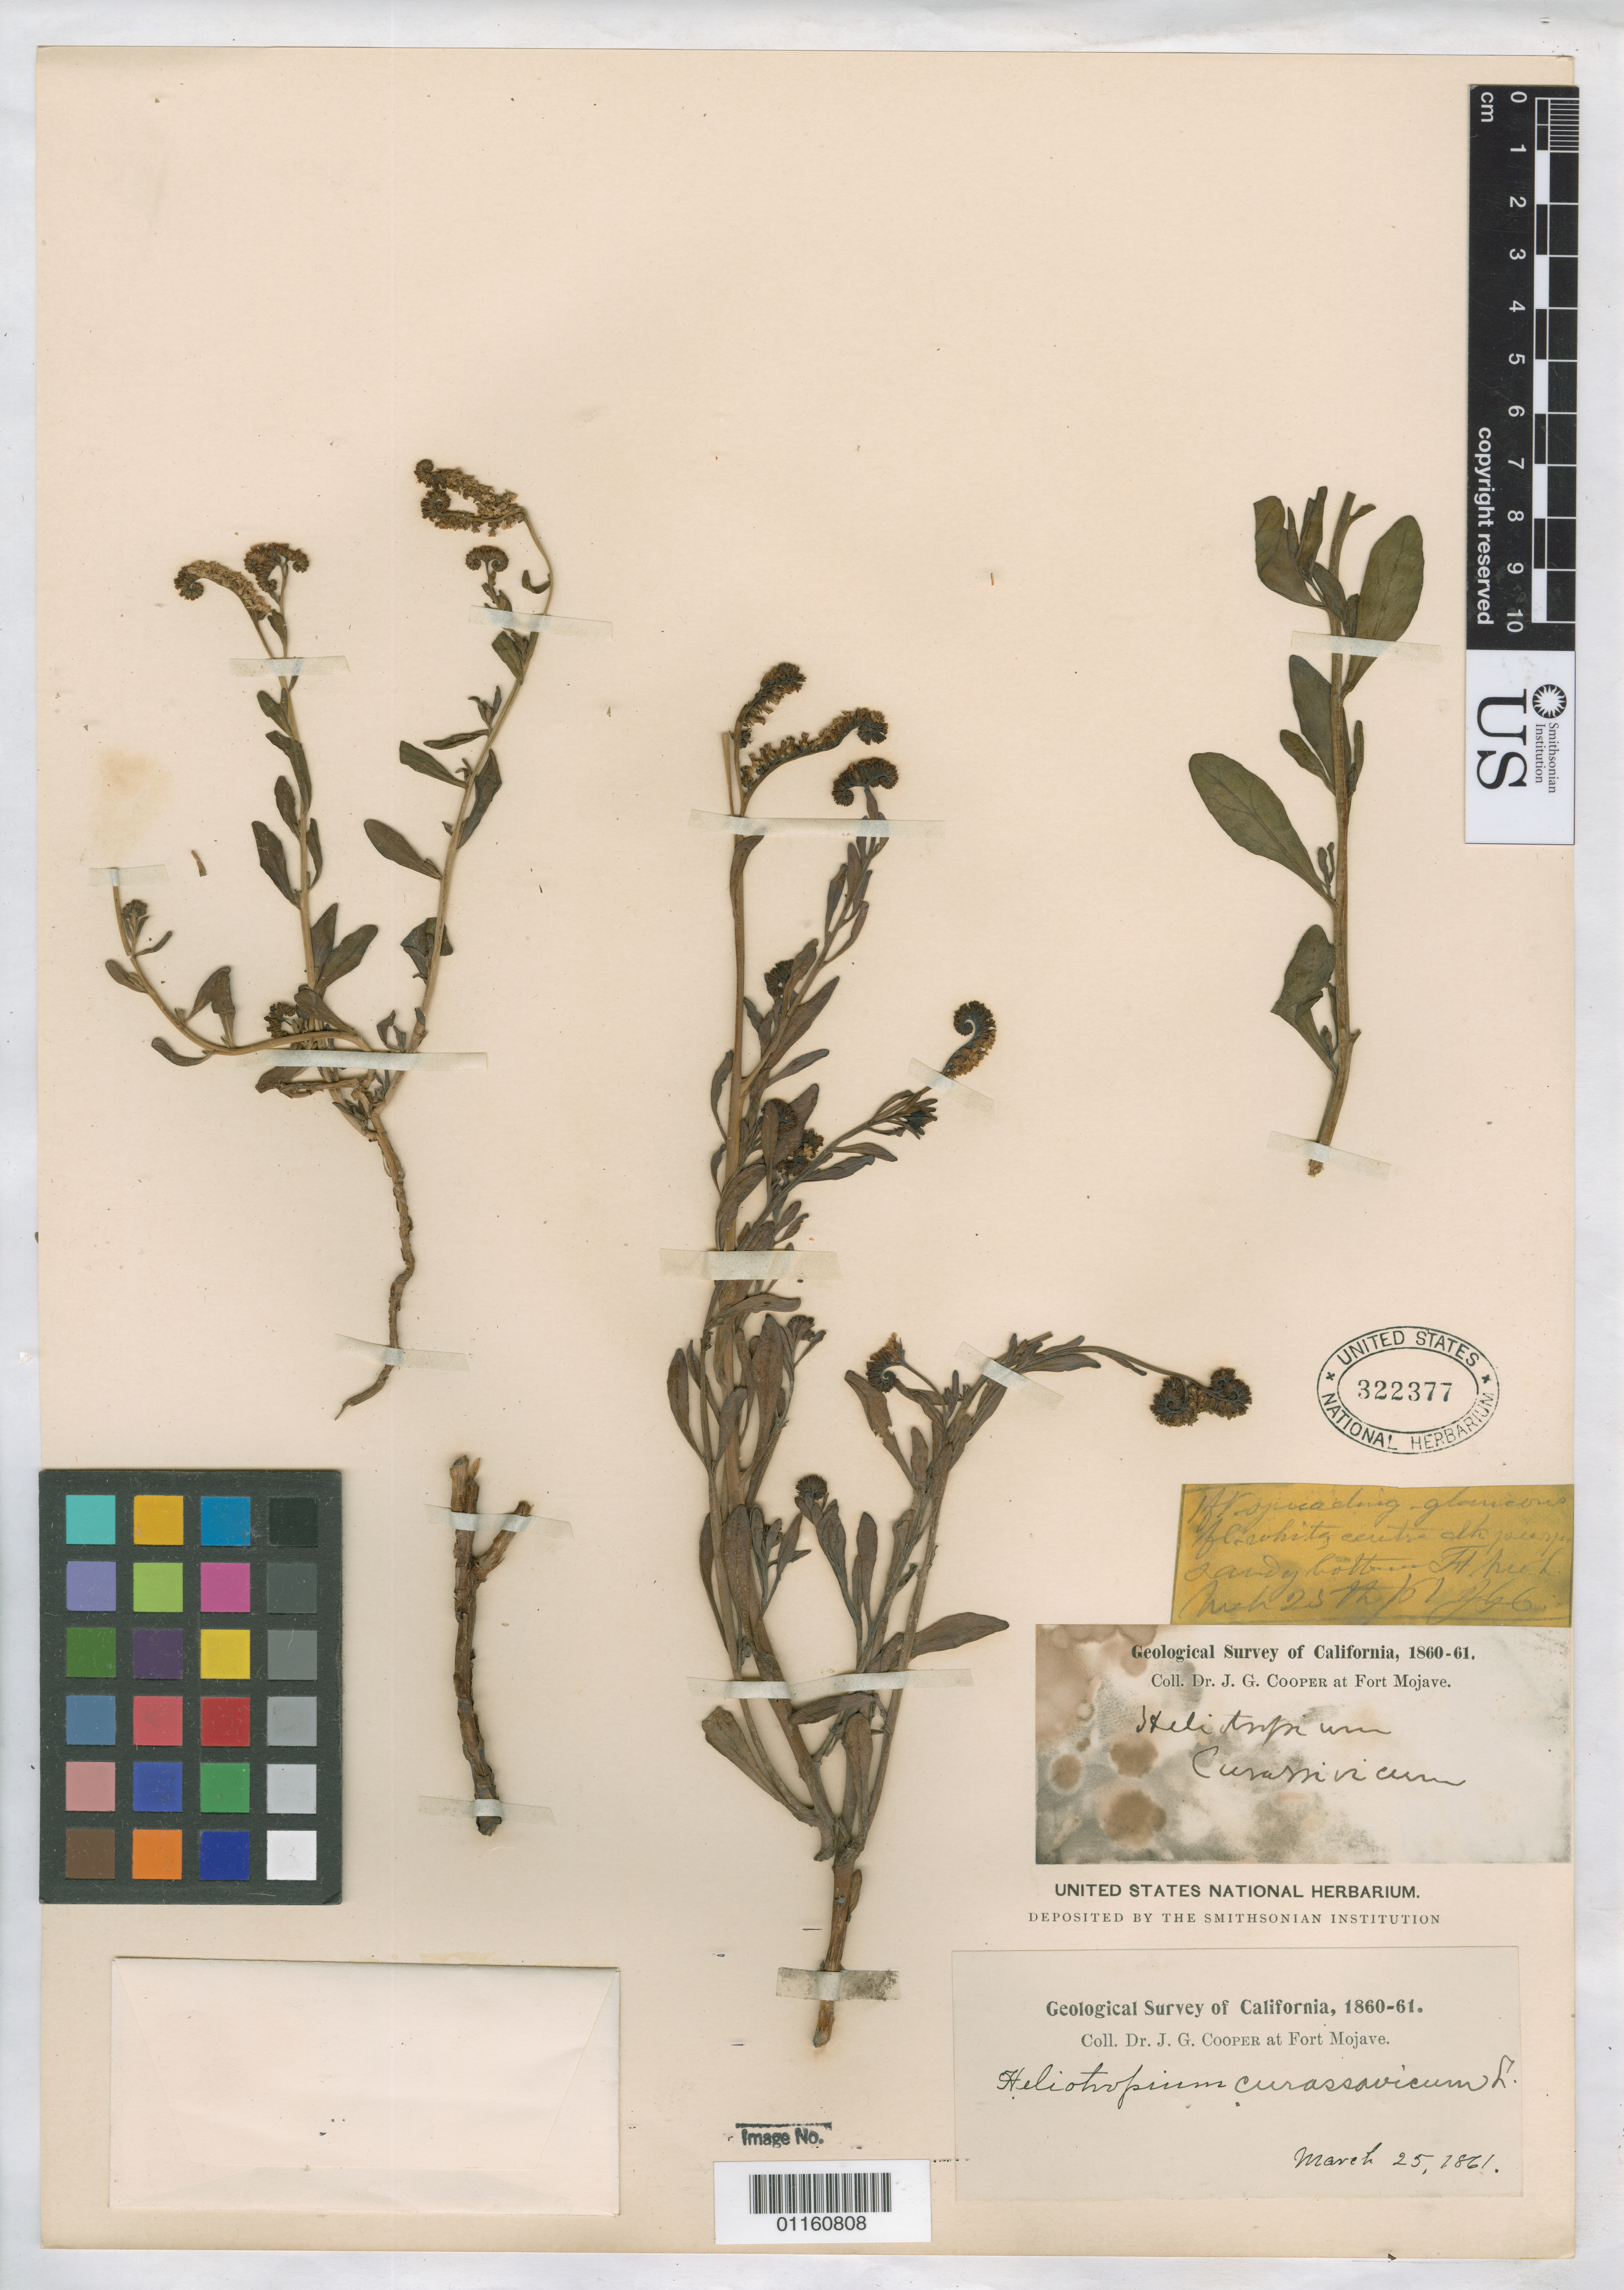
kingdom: Plantae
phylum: Tracheophyta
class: Magnoliopsida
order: Boraginales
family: Heliotropiaceae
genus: Heliotropium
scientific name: Heliotropium curassavicum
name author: L.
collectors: J. G. Cooper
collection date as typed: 25 Mar 1861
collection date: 1861-03-25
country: United States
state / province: California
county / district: San Bernardino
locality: Fort Mojave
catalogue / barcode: US 322377